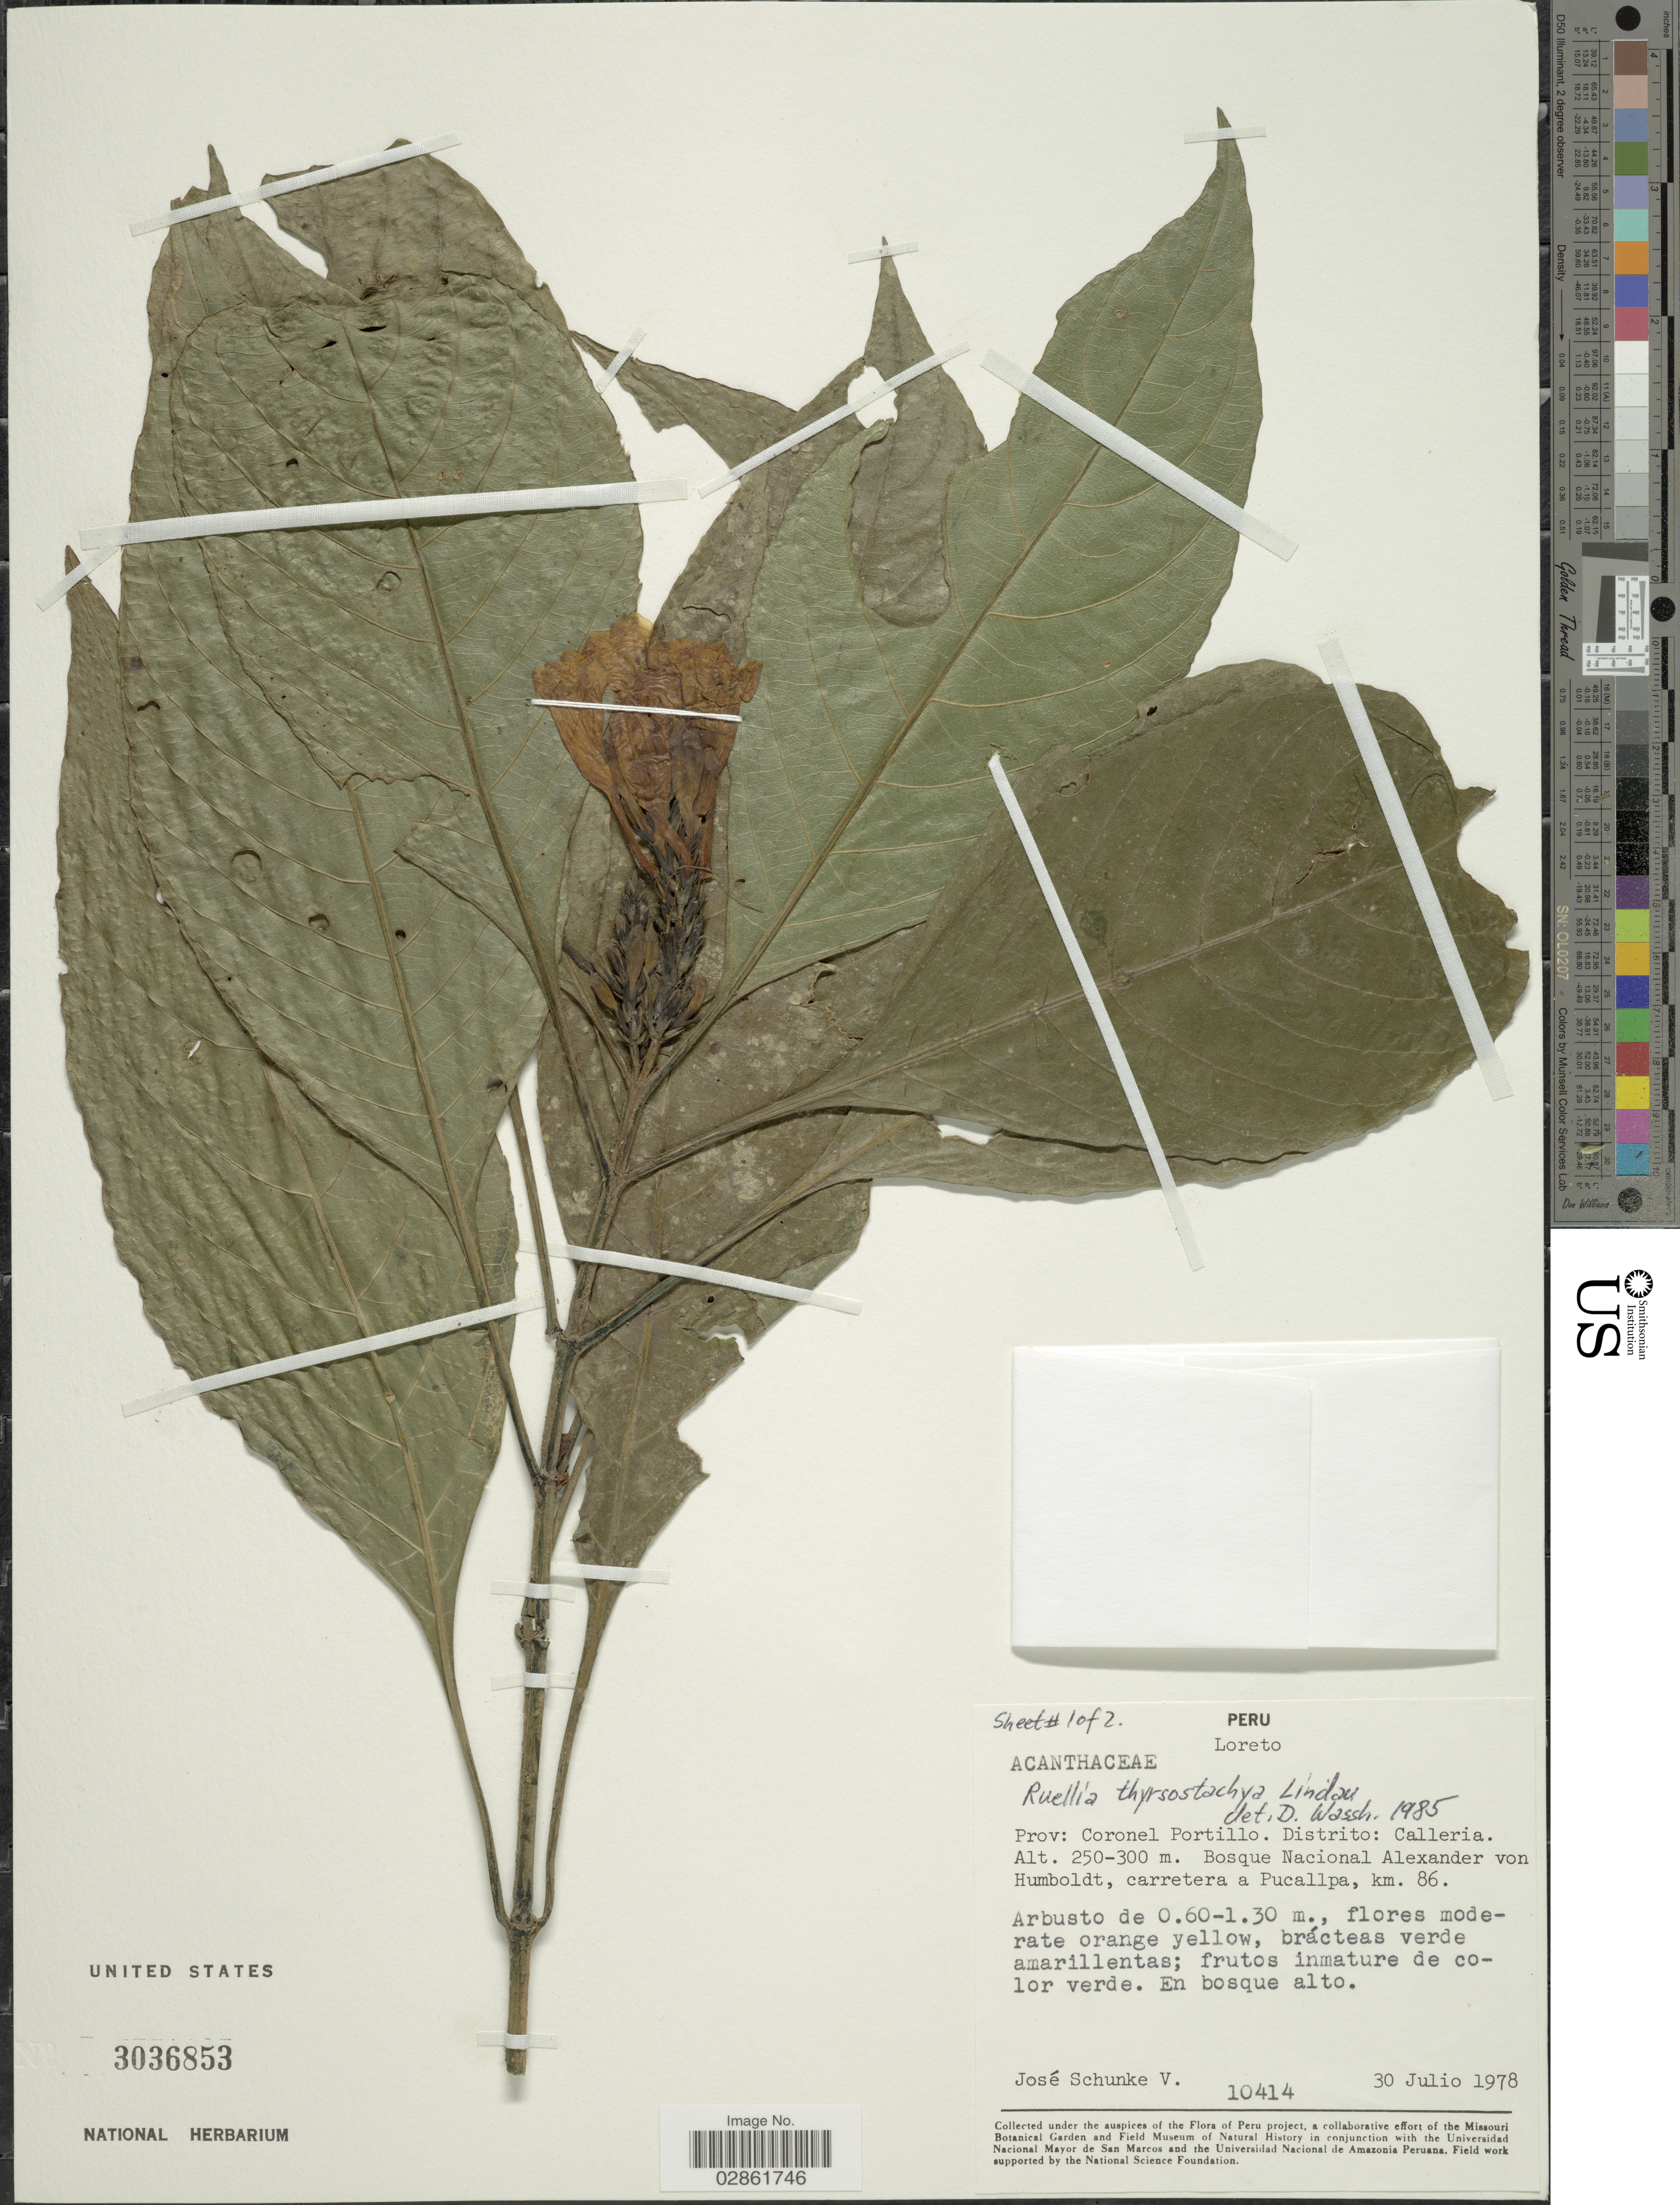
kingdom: Plantae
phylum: Tracheophyta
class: Magnoliopsida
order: Lamiales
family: Acanthaceae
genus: Ruellia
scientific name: Ruellia proxima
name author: Lindau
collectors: J. Schunke Vigo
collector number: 10414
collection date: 1978-07-30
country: Peru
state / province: Loreto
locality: Prov. Coronel Portillo. Distrito: Calleria. Bosque Nacional Alexander von Humboldt, carretera a Pucallpa, km. 86.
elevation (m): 250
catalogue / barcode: US 3036853